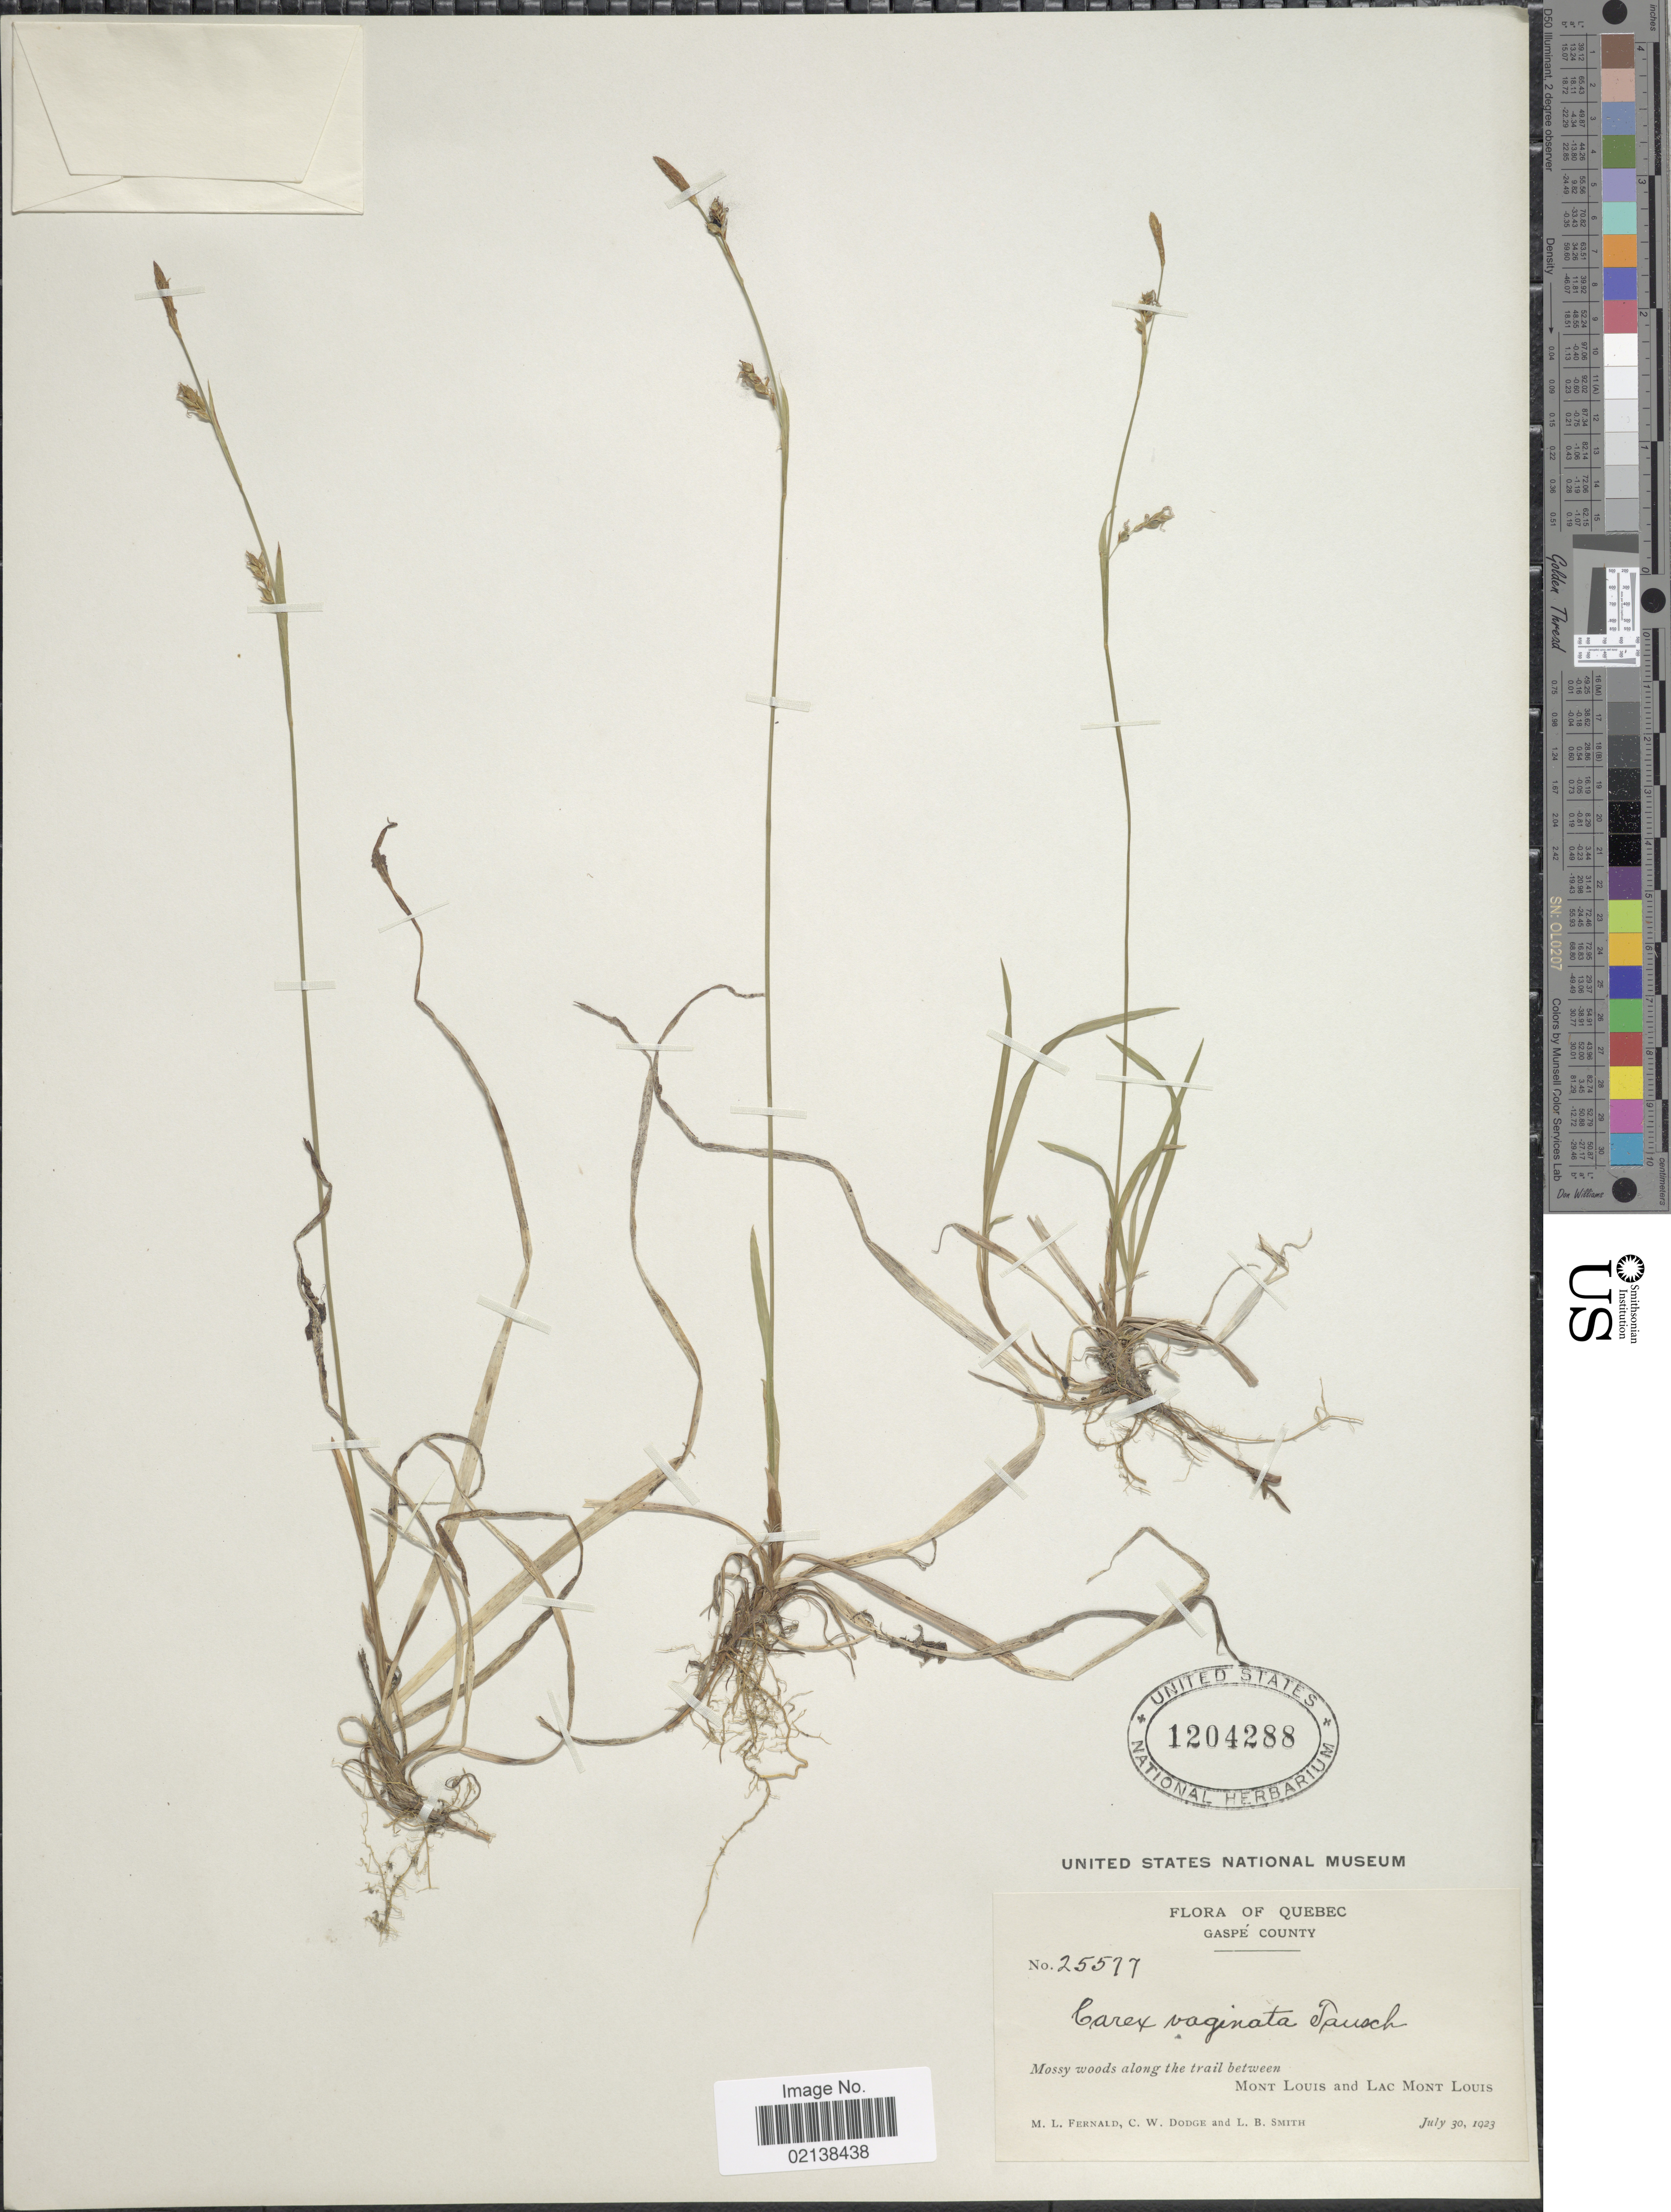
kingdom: Plantae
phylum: Tracheophyta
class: Liliopsida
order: Poales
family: Cyperaceae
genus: Carex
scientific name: Carex vaginata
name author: Tausch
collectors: M. L. Fernald, C. Dodge & L. Smith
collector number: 25577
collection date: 1923-07-30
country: Canada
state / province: Quebec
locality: Gaspe County, mossy woods along the trail between Mont Louis and Lac Mont Louis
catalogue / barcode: US 1204288